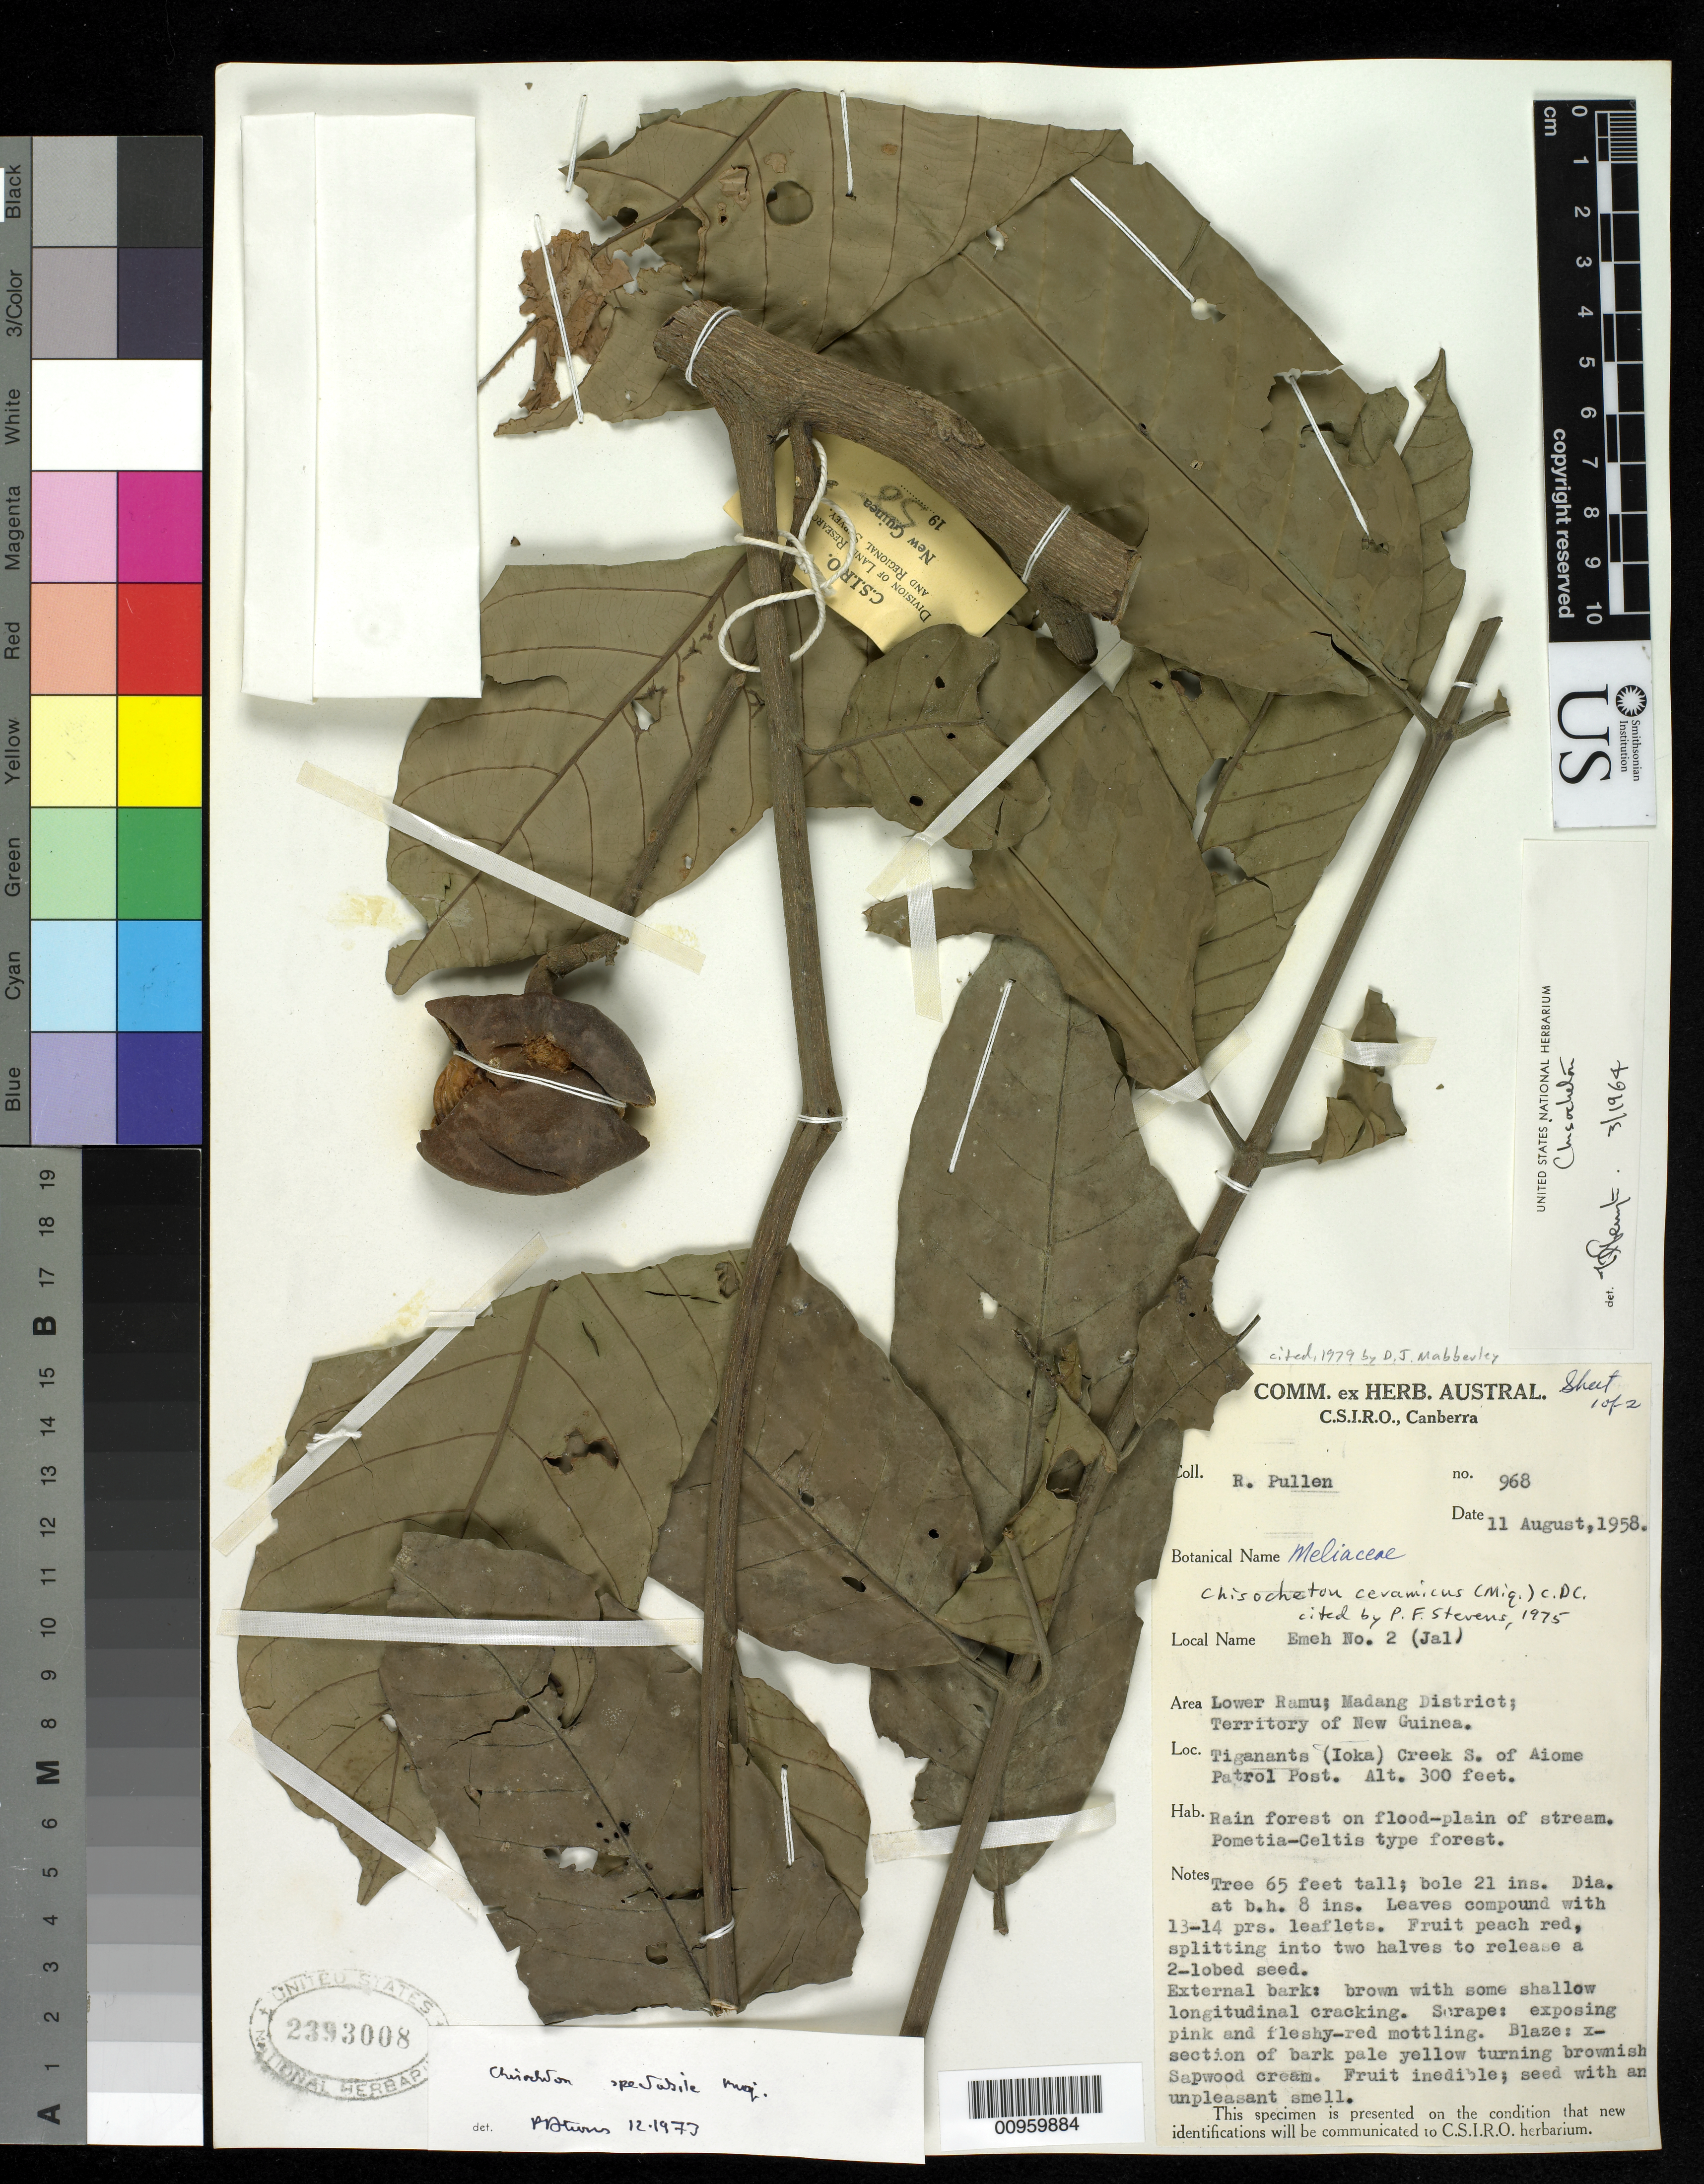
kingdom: Plantae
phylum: Tracheophyta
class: Magnoliopsida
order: Sapindales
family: Meliaceae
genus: Chisocheton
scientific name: Chisocheton ceramicus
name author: (Miq.) C. DC.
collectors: R. Pullen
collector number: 968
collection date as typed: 11 Aug 1958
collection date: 1958-08-11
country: Papua New Guinea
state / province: Madang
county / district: Ramu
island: New Guinea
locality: Lower Ramu, Tiganants (Ioka) Creek S. of Aiome Patrol Post.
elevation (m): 91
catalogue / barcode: US 2393008